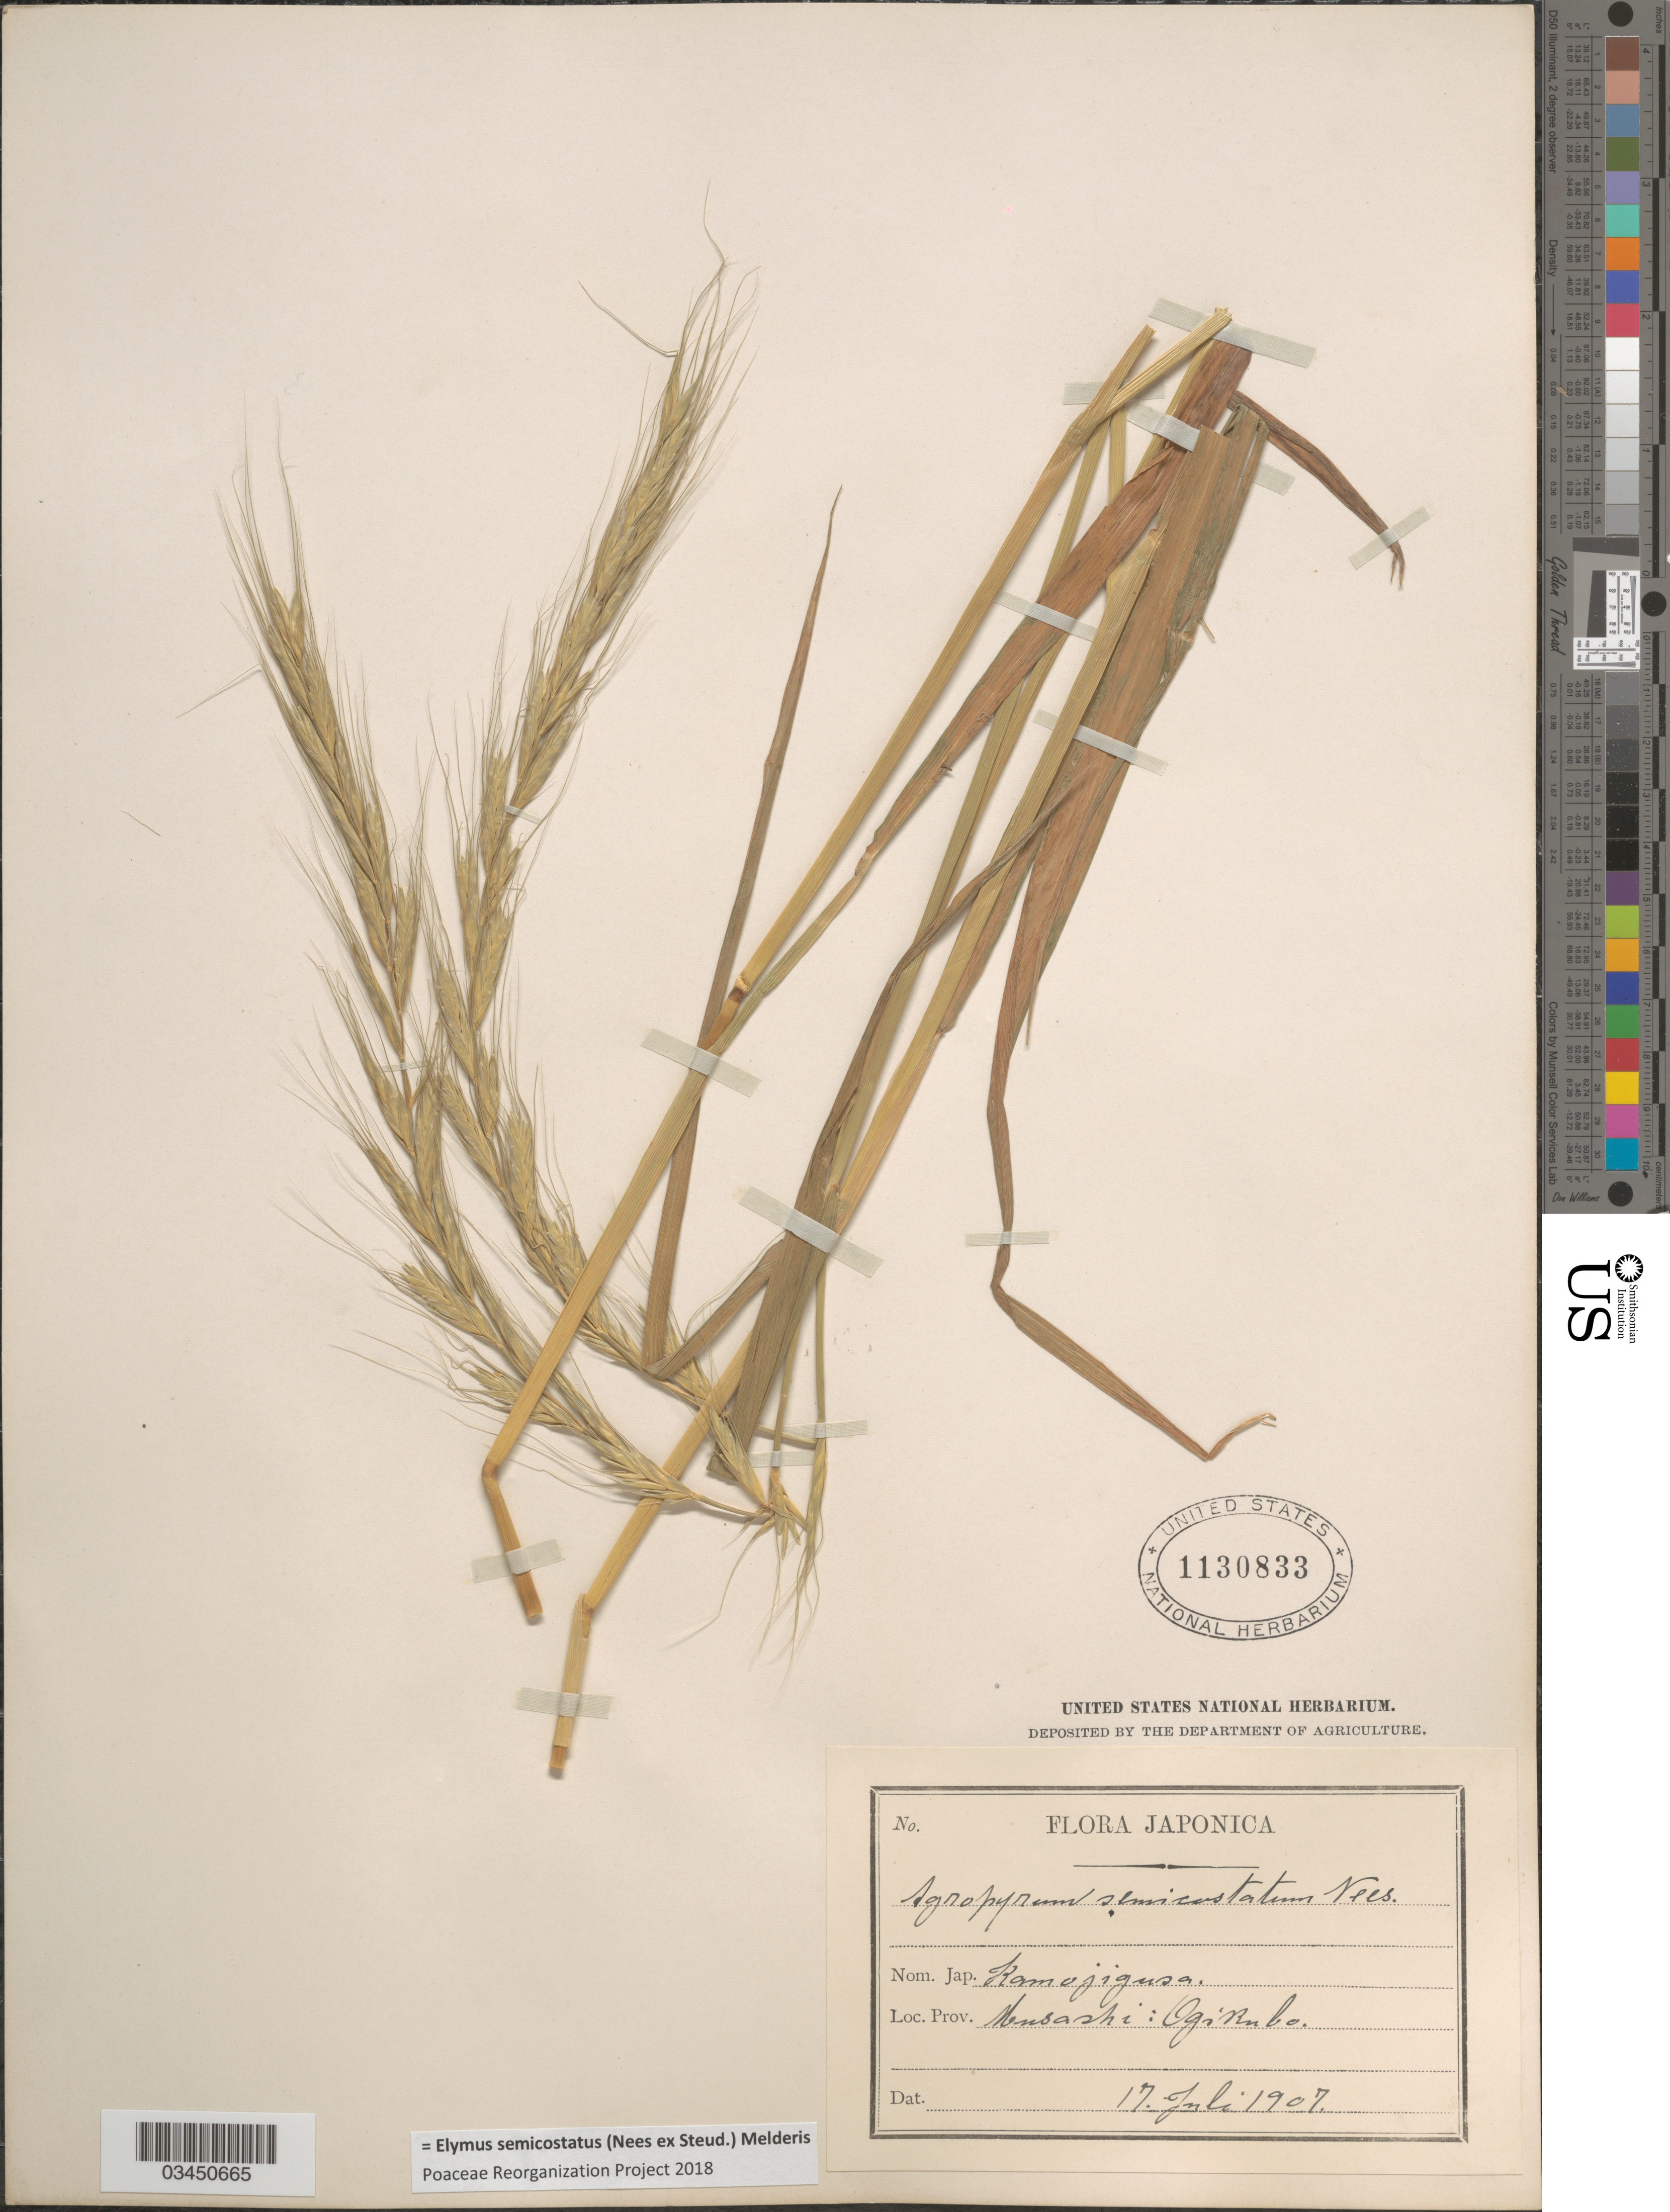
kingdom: Plantae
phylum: Tracheophyta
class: Liliopsida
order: Poales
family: Poaceae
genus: Elymus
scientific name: Elymus semicostatus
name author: (Nees ex Steud.) Melderis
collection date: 1907-07-17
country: Japan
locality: Musashi: Ogikubo.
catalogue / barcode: US 1130833